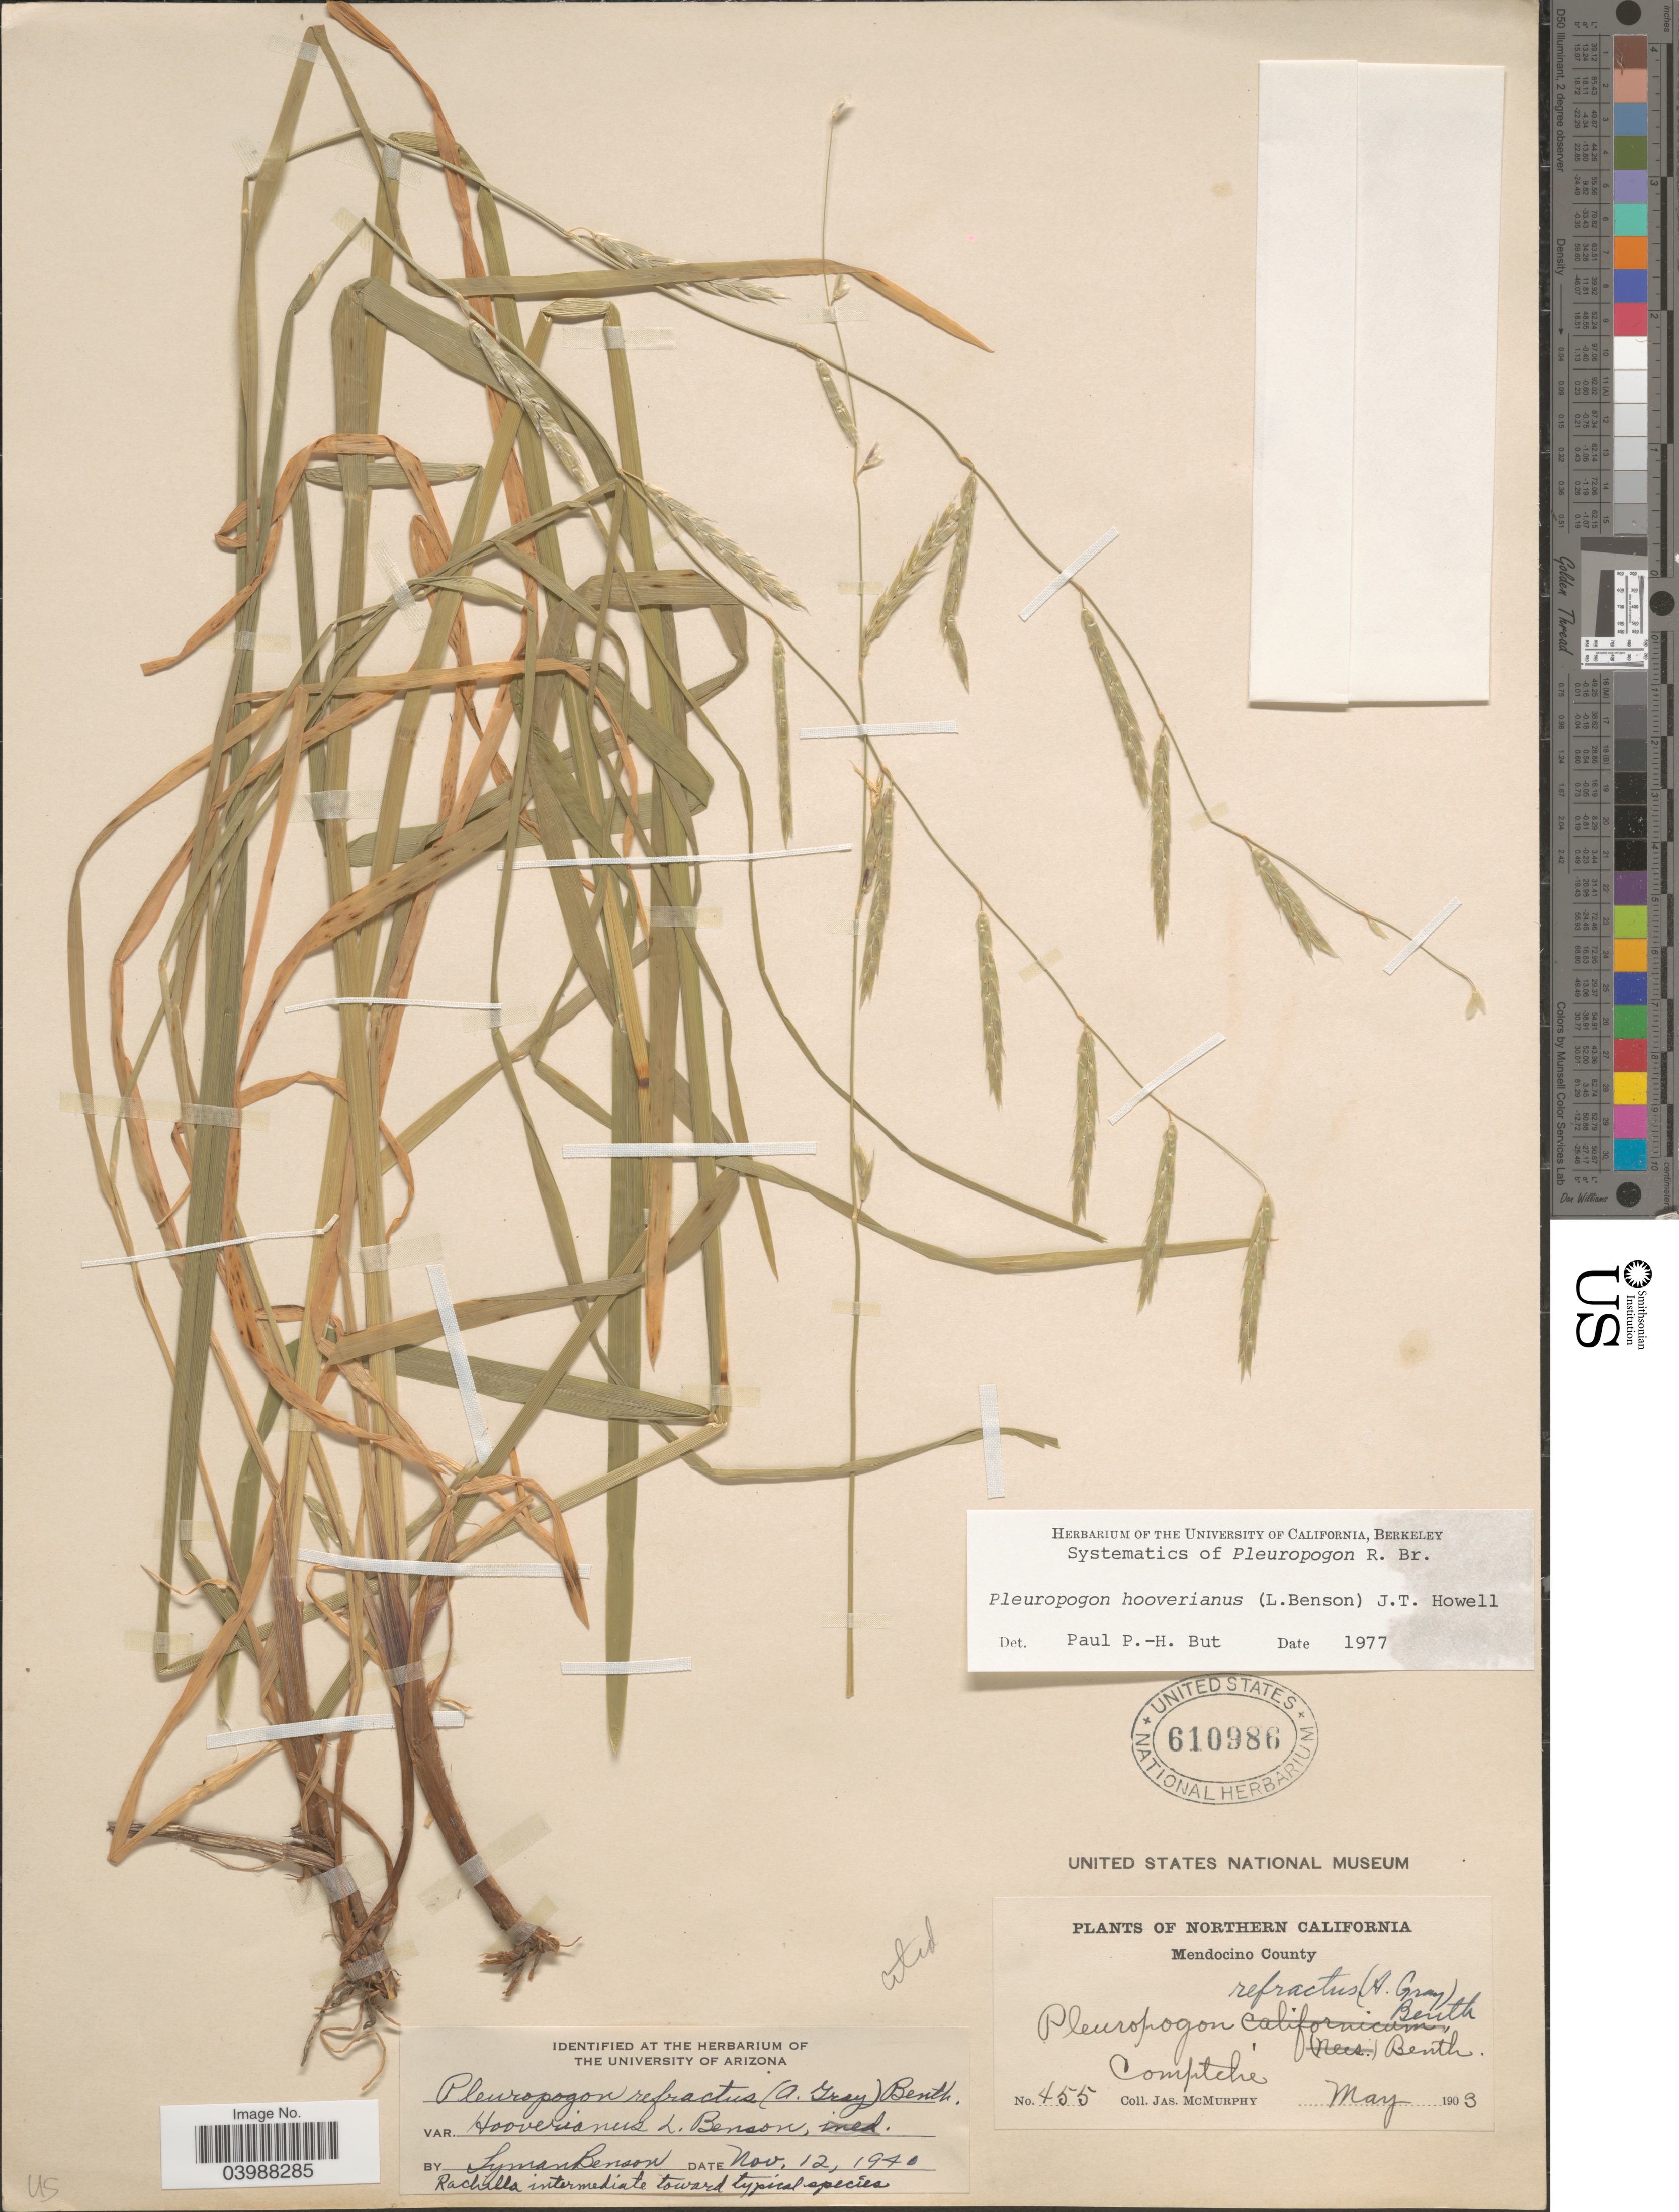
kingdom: Plantae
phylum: Tracheophyta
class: Liliopsida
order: Poales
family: Poaceae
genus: Pleuropogon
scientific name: Pleuropogon hooverianus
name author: (L.D. Benson) J.T. Howell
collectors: J. McMurphy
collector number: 455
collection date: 1903-05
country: United States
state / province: California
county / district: Mendocino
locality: Northern California. Mendocino County. Comptche.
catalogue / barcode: US 610986